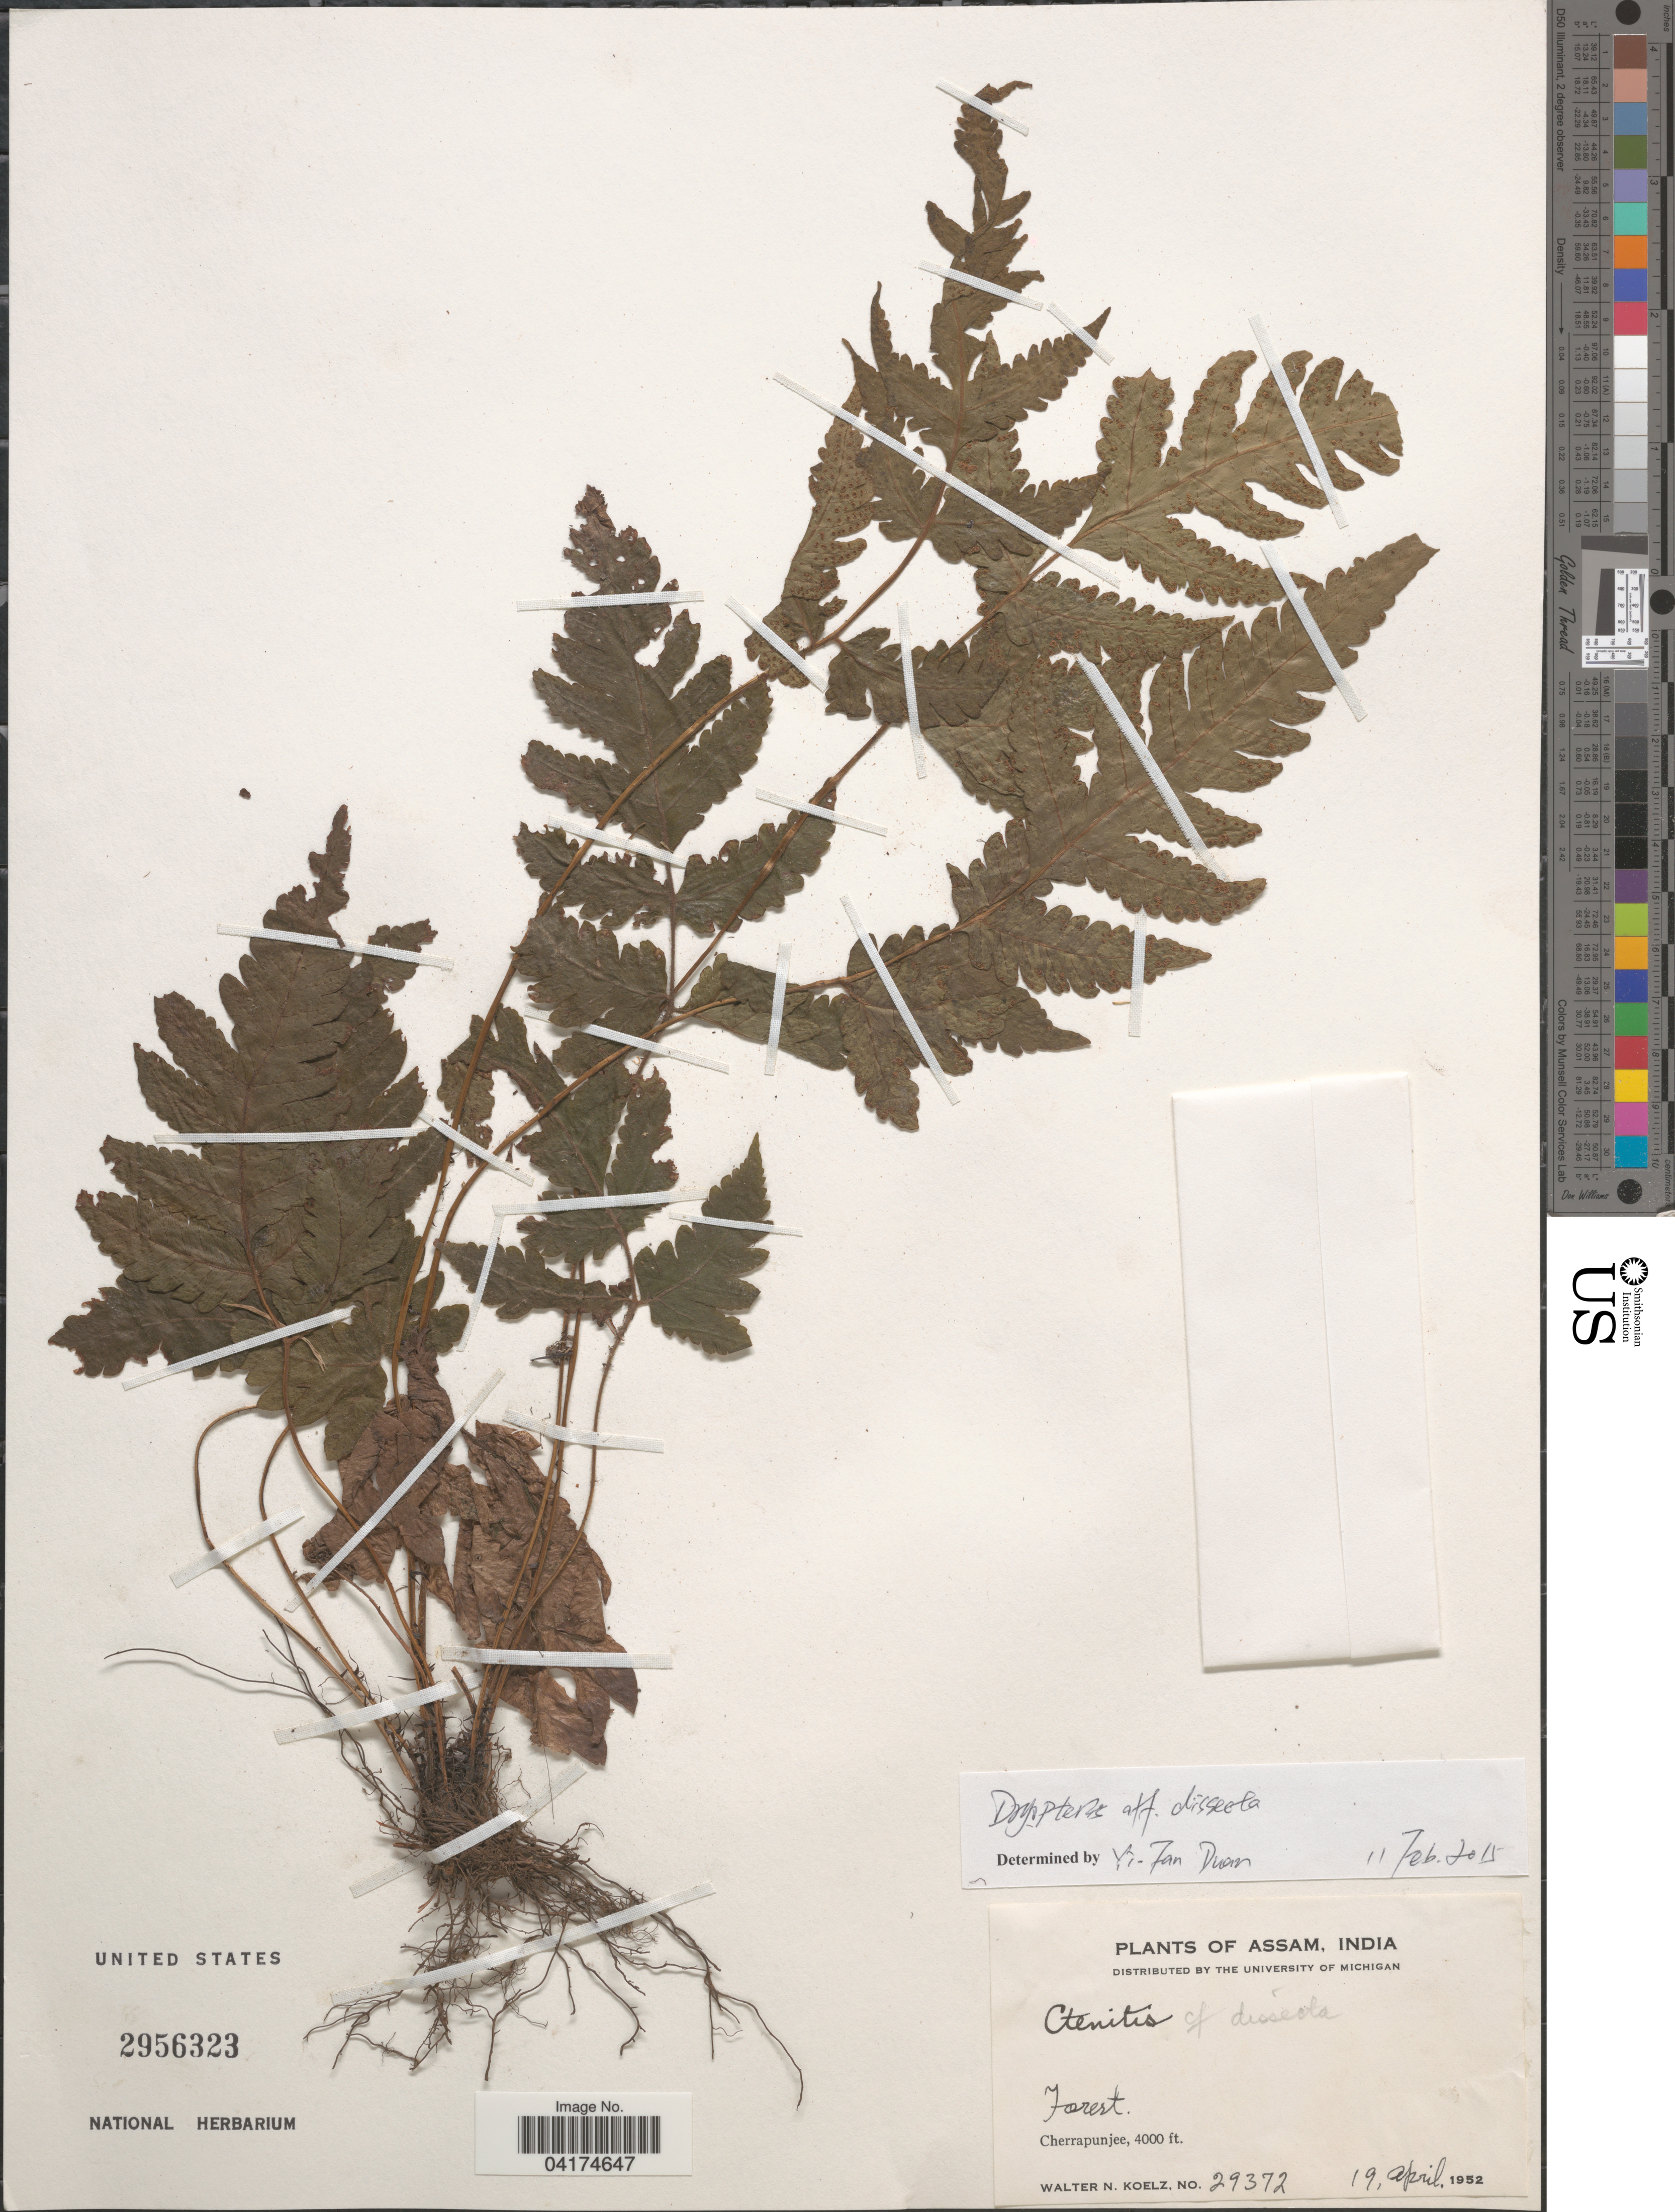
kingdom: Plantae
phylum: Tracheophyta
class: Polypodiopsida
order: Polypodiales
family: Dryopteridaceae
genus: Dryopteris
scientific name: Dryopteris dissecta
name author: (G. Forst.) Kuntze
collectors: W. N. Koelz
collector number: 29372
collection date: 1952-04-19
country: India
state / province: Assam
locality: Cherrapunjee.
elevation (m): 1219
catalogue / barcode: US 2956323